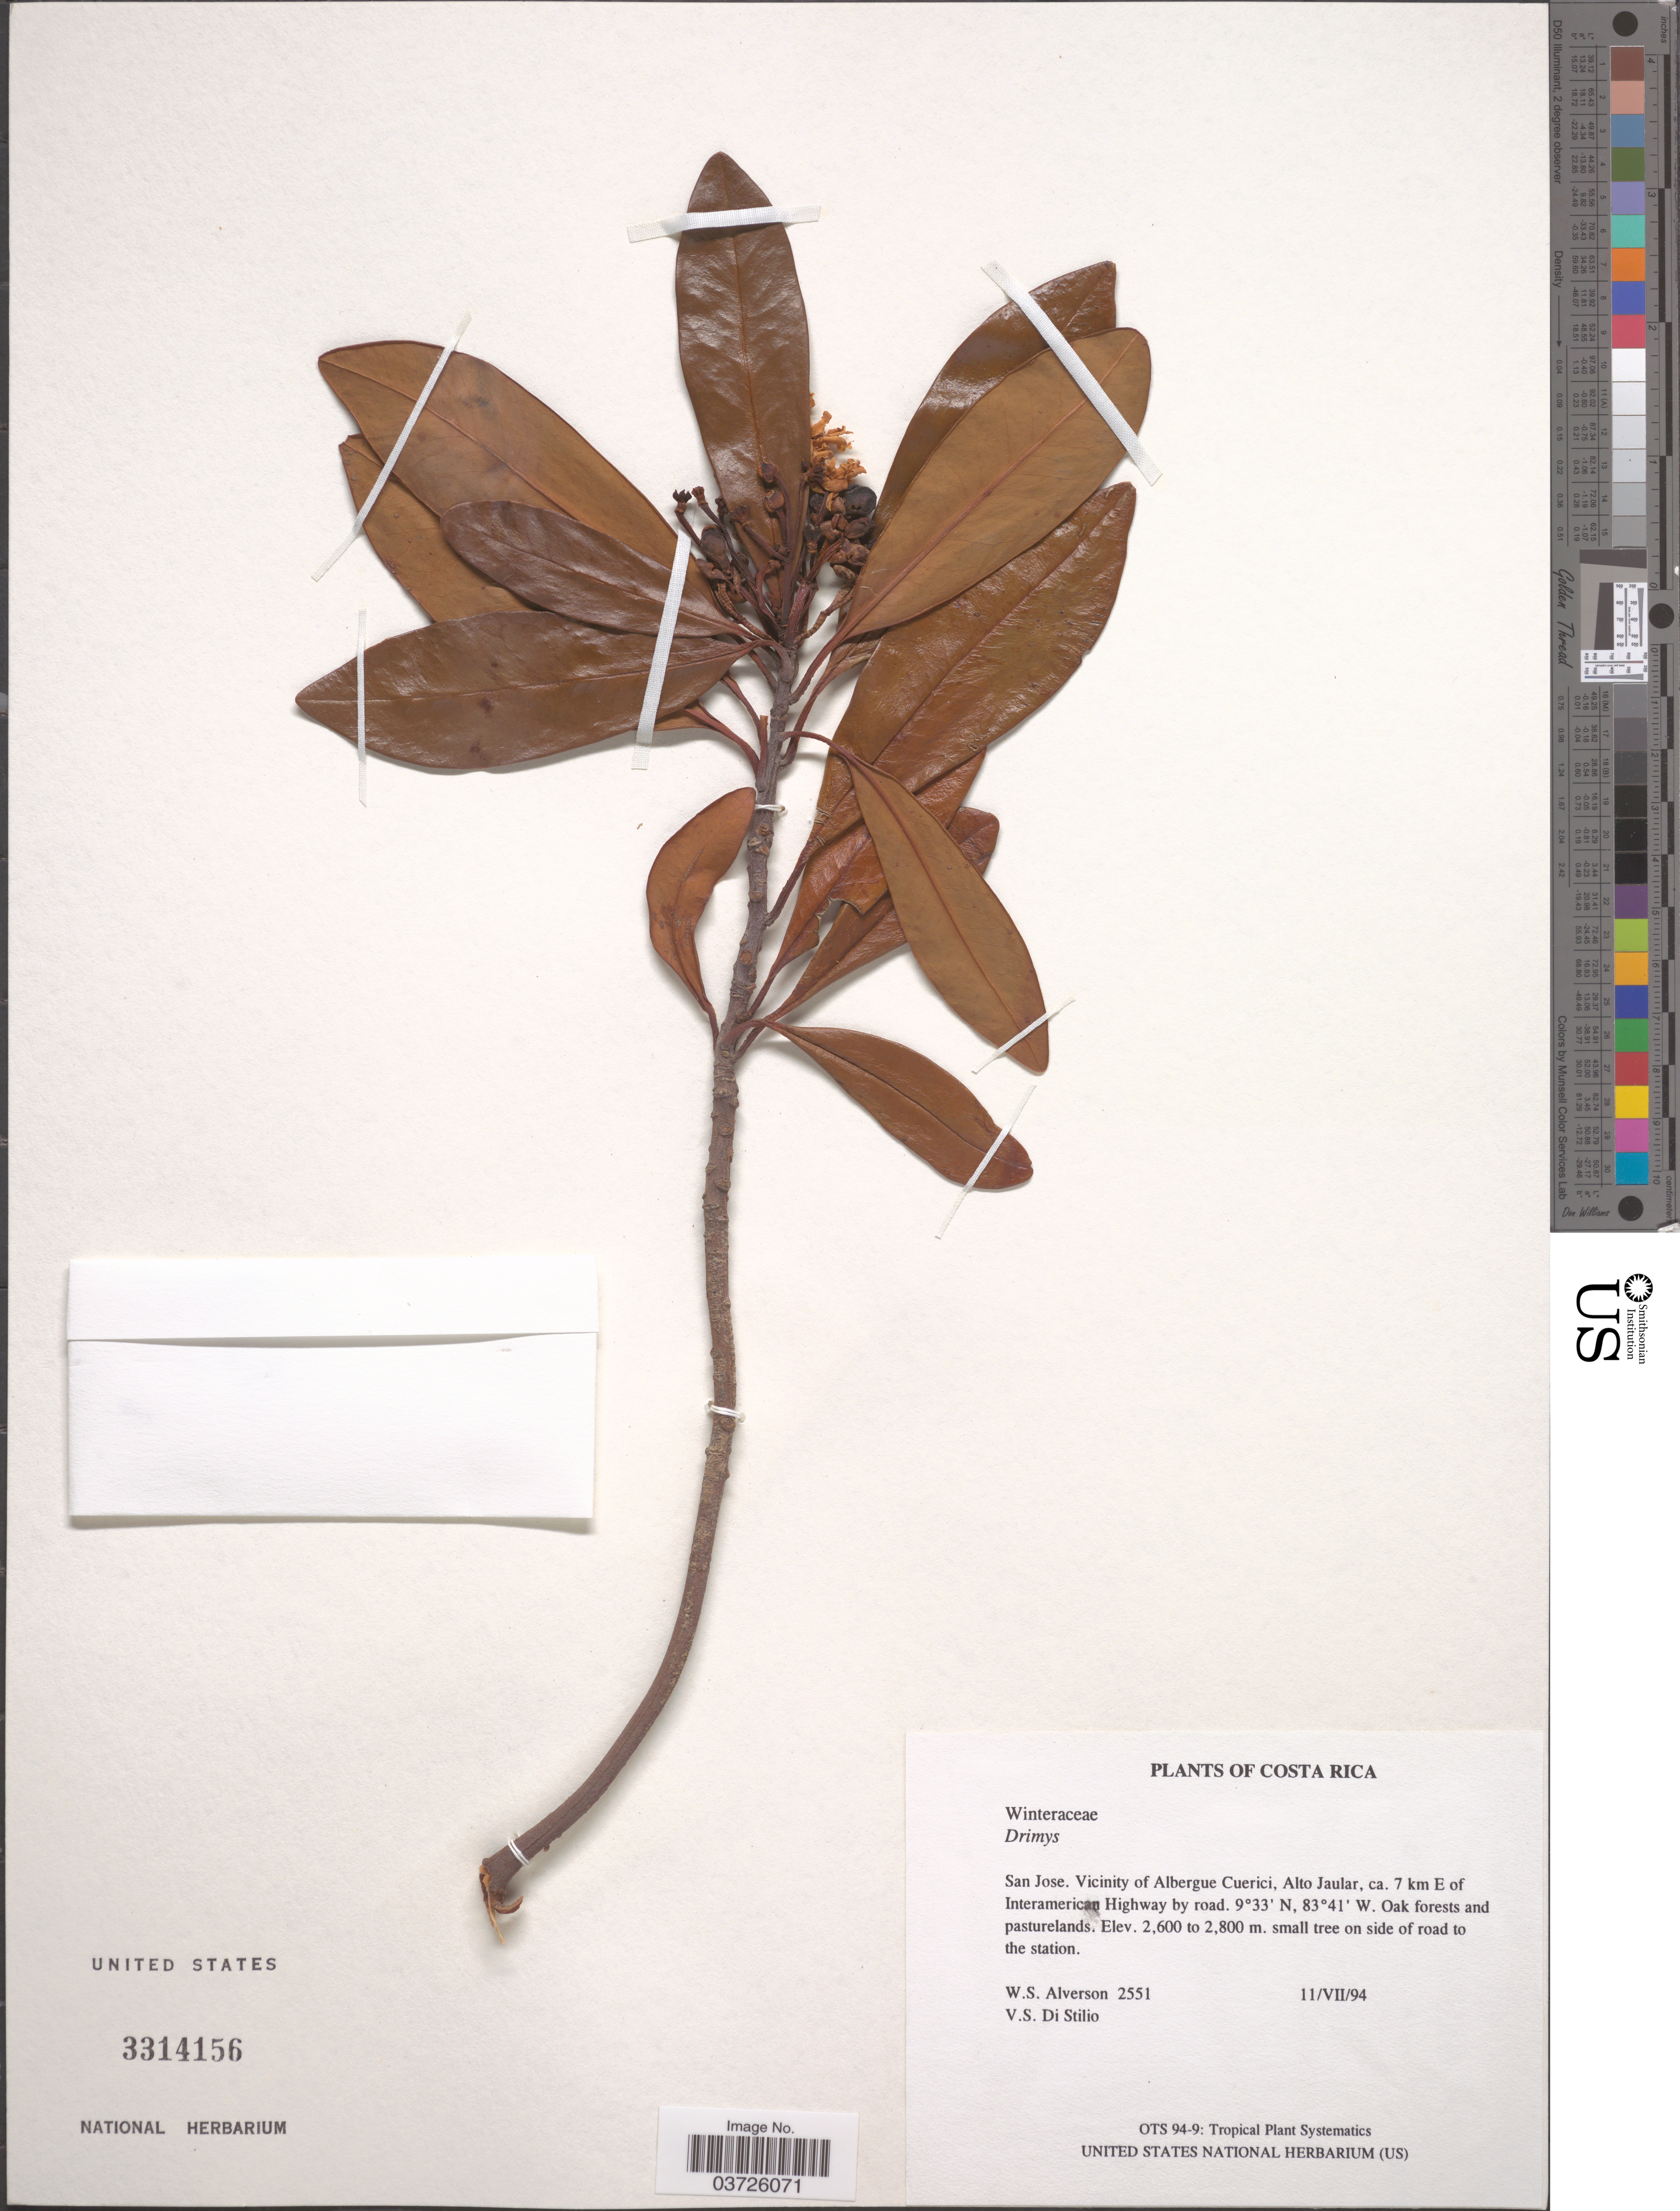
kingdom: Plantae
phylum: Tracheophyta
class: Magnoliopsida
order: Canellales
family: Winteraceae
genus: Drimys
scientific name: Drimys sp.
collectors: W. S. Alverson & V. Di Stilio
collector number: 2551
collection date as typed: Transcribed d/m/y: 11/7/94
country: Costa Rica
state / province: San José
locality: Vicinity of Alburgue Cuerici, Alto Jaular, ca. 7 km E of Interamerican Highway by road.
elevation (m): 2600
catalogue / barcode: US 3314156